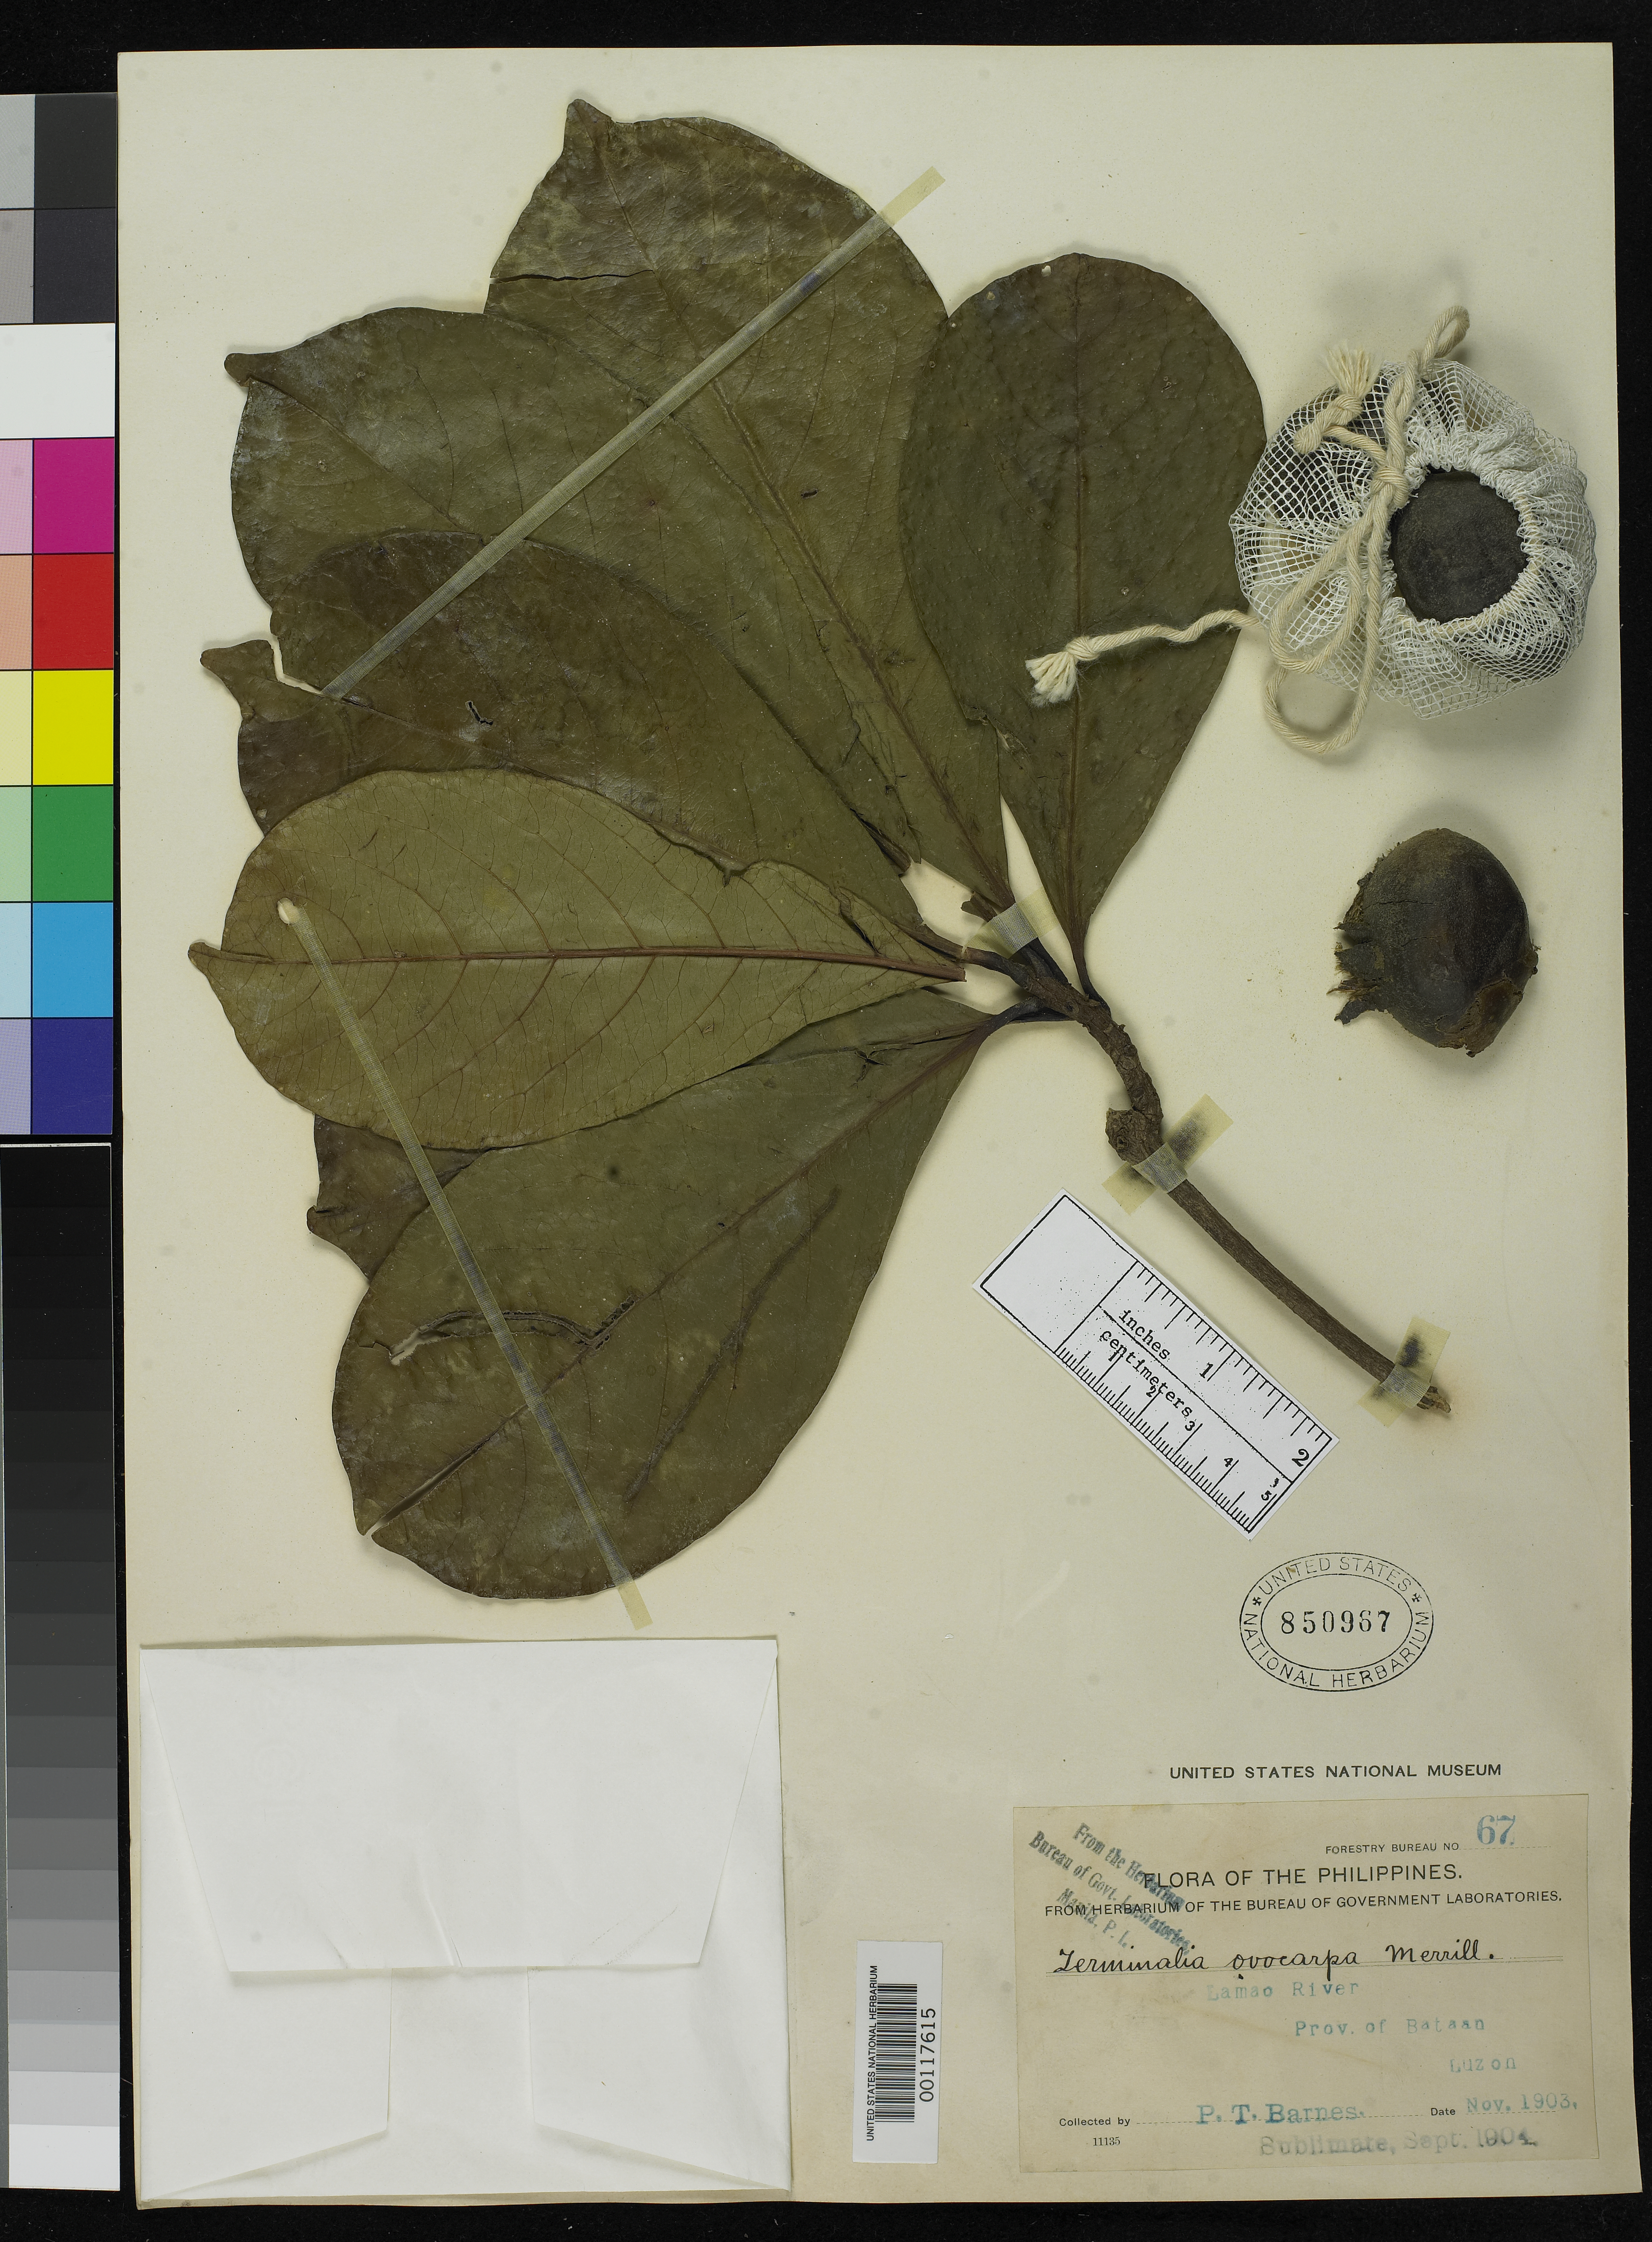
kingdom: Plantae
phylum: Tracheophyta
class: Magnoliopsida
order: Myrtales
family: Combretaceae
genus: Terminalia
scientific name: Terminalia ovocarpa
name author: Merr.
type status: Isotype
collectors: P. Barnes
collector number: Bur. Sci. 67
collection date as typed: Nov 1903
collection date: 1903-11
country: Philippines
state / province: Central Luzon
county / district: Bataan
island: Luzon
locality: Lamao River.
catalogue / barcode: US 850967